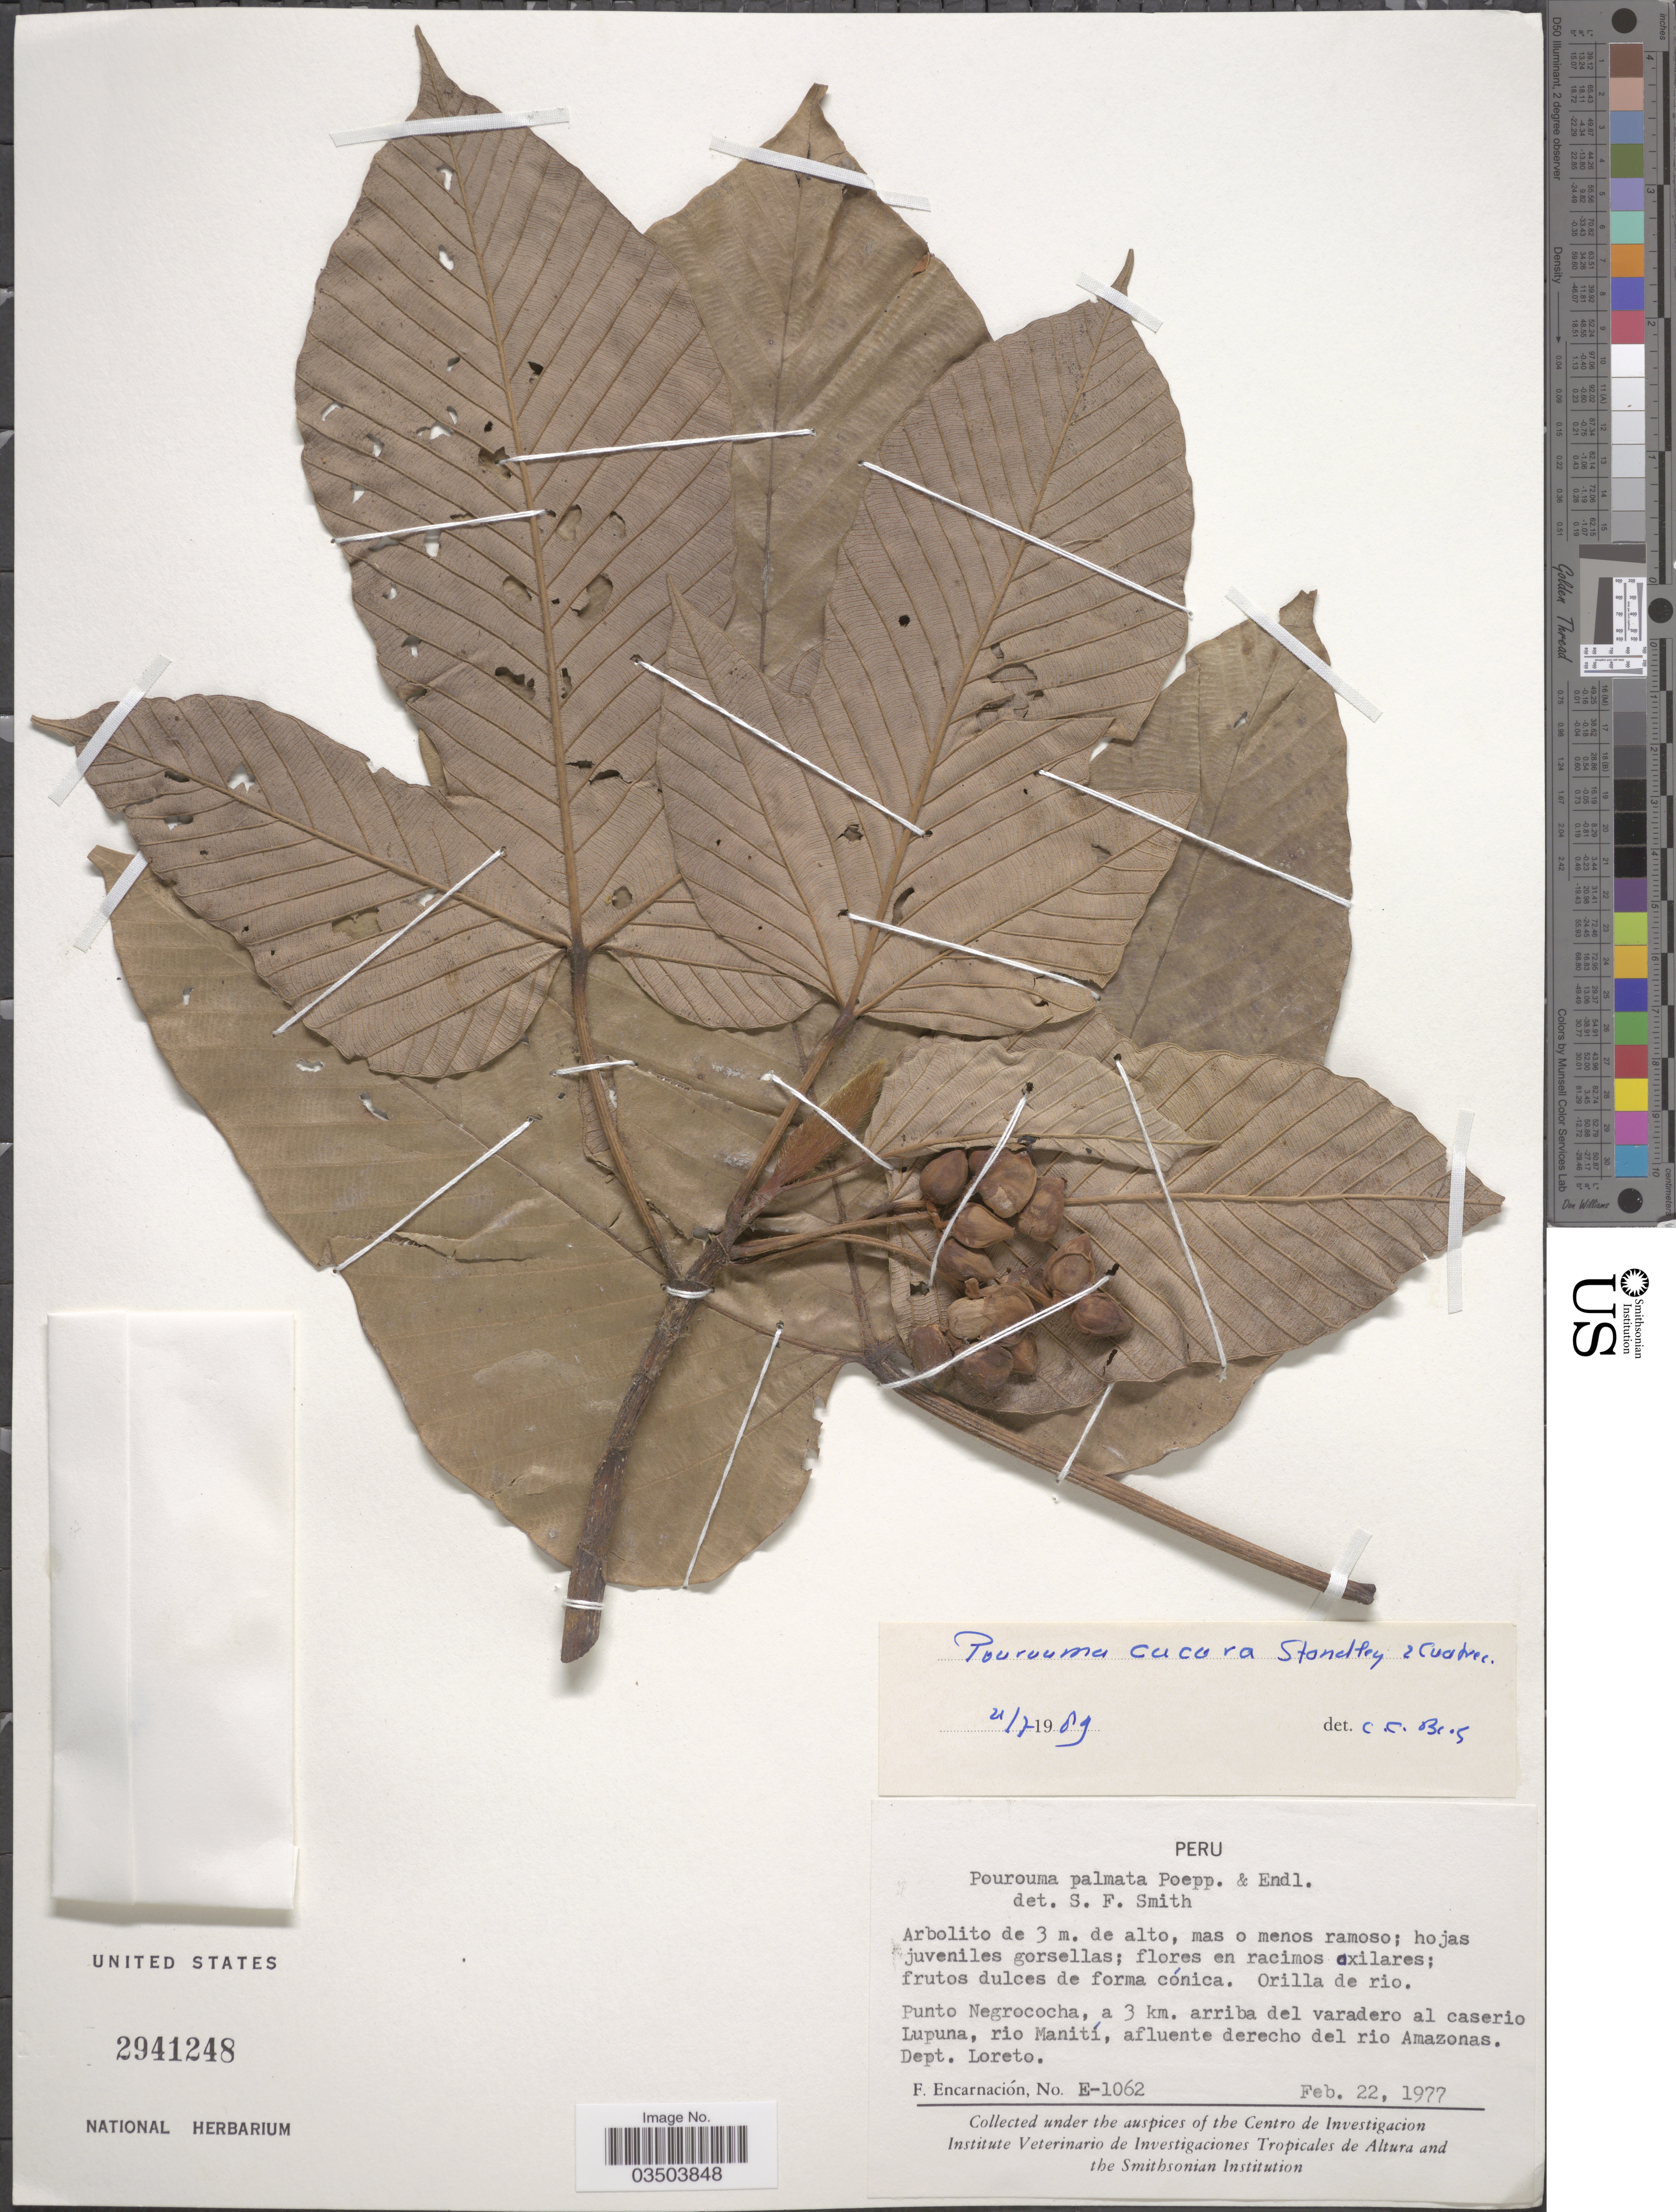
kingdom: Plantae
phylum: Tracheophyta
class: Magnoliopsida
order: Rosales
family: Urticaceae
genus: Pourouma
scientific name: Pourouma cucura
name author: Standl. & Cuatrec.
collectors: F. Encarnación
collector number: E-1062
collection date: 1977-02-22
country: Peru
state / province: Loreto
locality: Orilla de rio. Punto Negrococha, a 3 km. arriba del varadero al caserio Lupuna, rio Manití, afluente derecho del rio Amazonas. Dept. Loreto.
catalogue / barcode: US 2941248